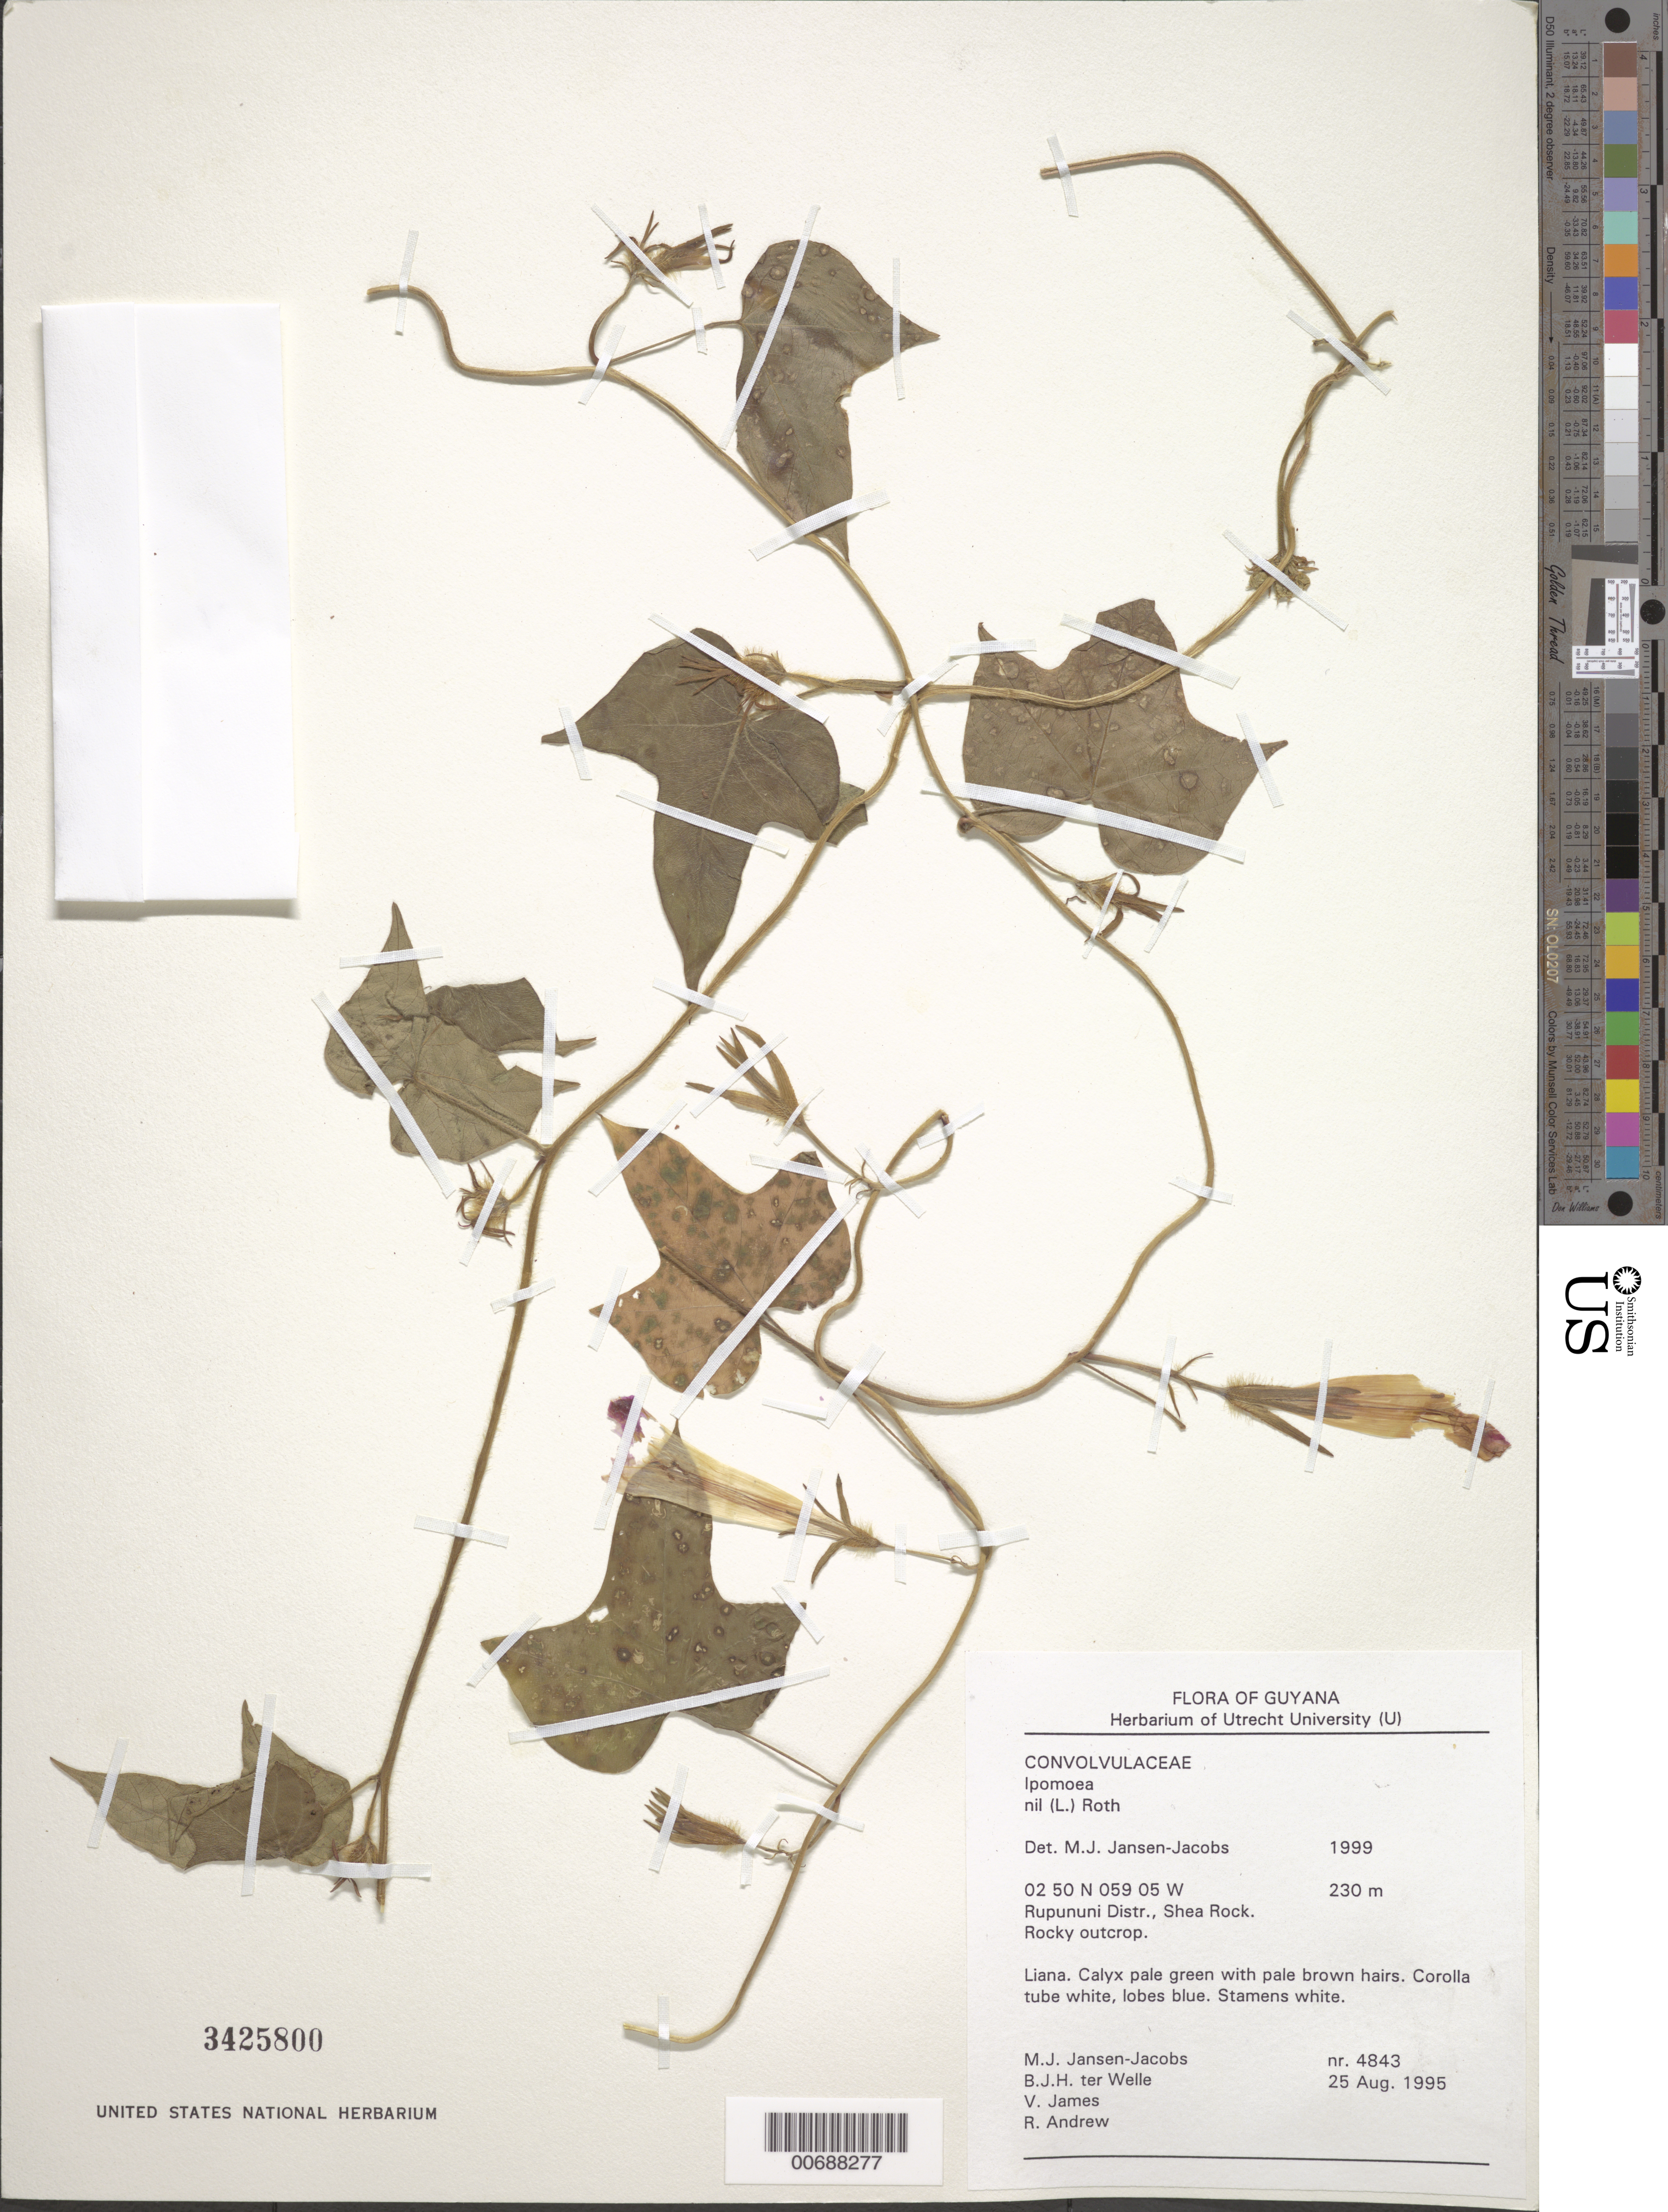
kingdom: Plantae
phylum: Tracheophyta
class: Magnoliopsida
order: Solanales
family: Convolvulaceae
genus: Ipomoea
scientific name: Ipomoea nil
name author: (L.) Roth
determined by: Jansen-Jacobs, M. J., (U), Nationaal Herbarium Nederland, Utrecht University branch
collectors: M. J. Jansen-Jacobs, B. Welle, V. James & R. Andrew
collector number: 4843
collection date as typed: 25-Aug-95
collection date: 1995-08-25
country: Guyana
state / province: U. Takutu-U. Essequibo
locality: Shea Rock, Rupununi Dist.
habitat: Rocky outcrop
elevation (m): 230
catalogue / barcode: US 3425800